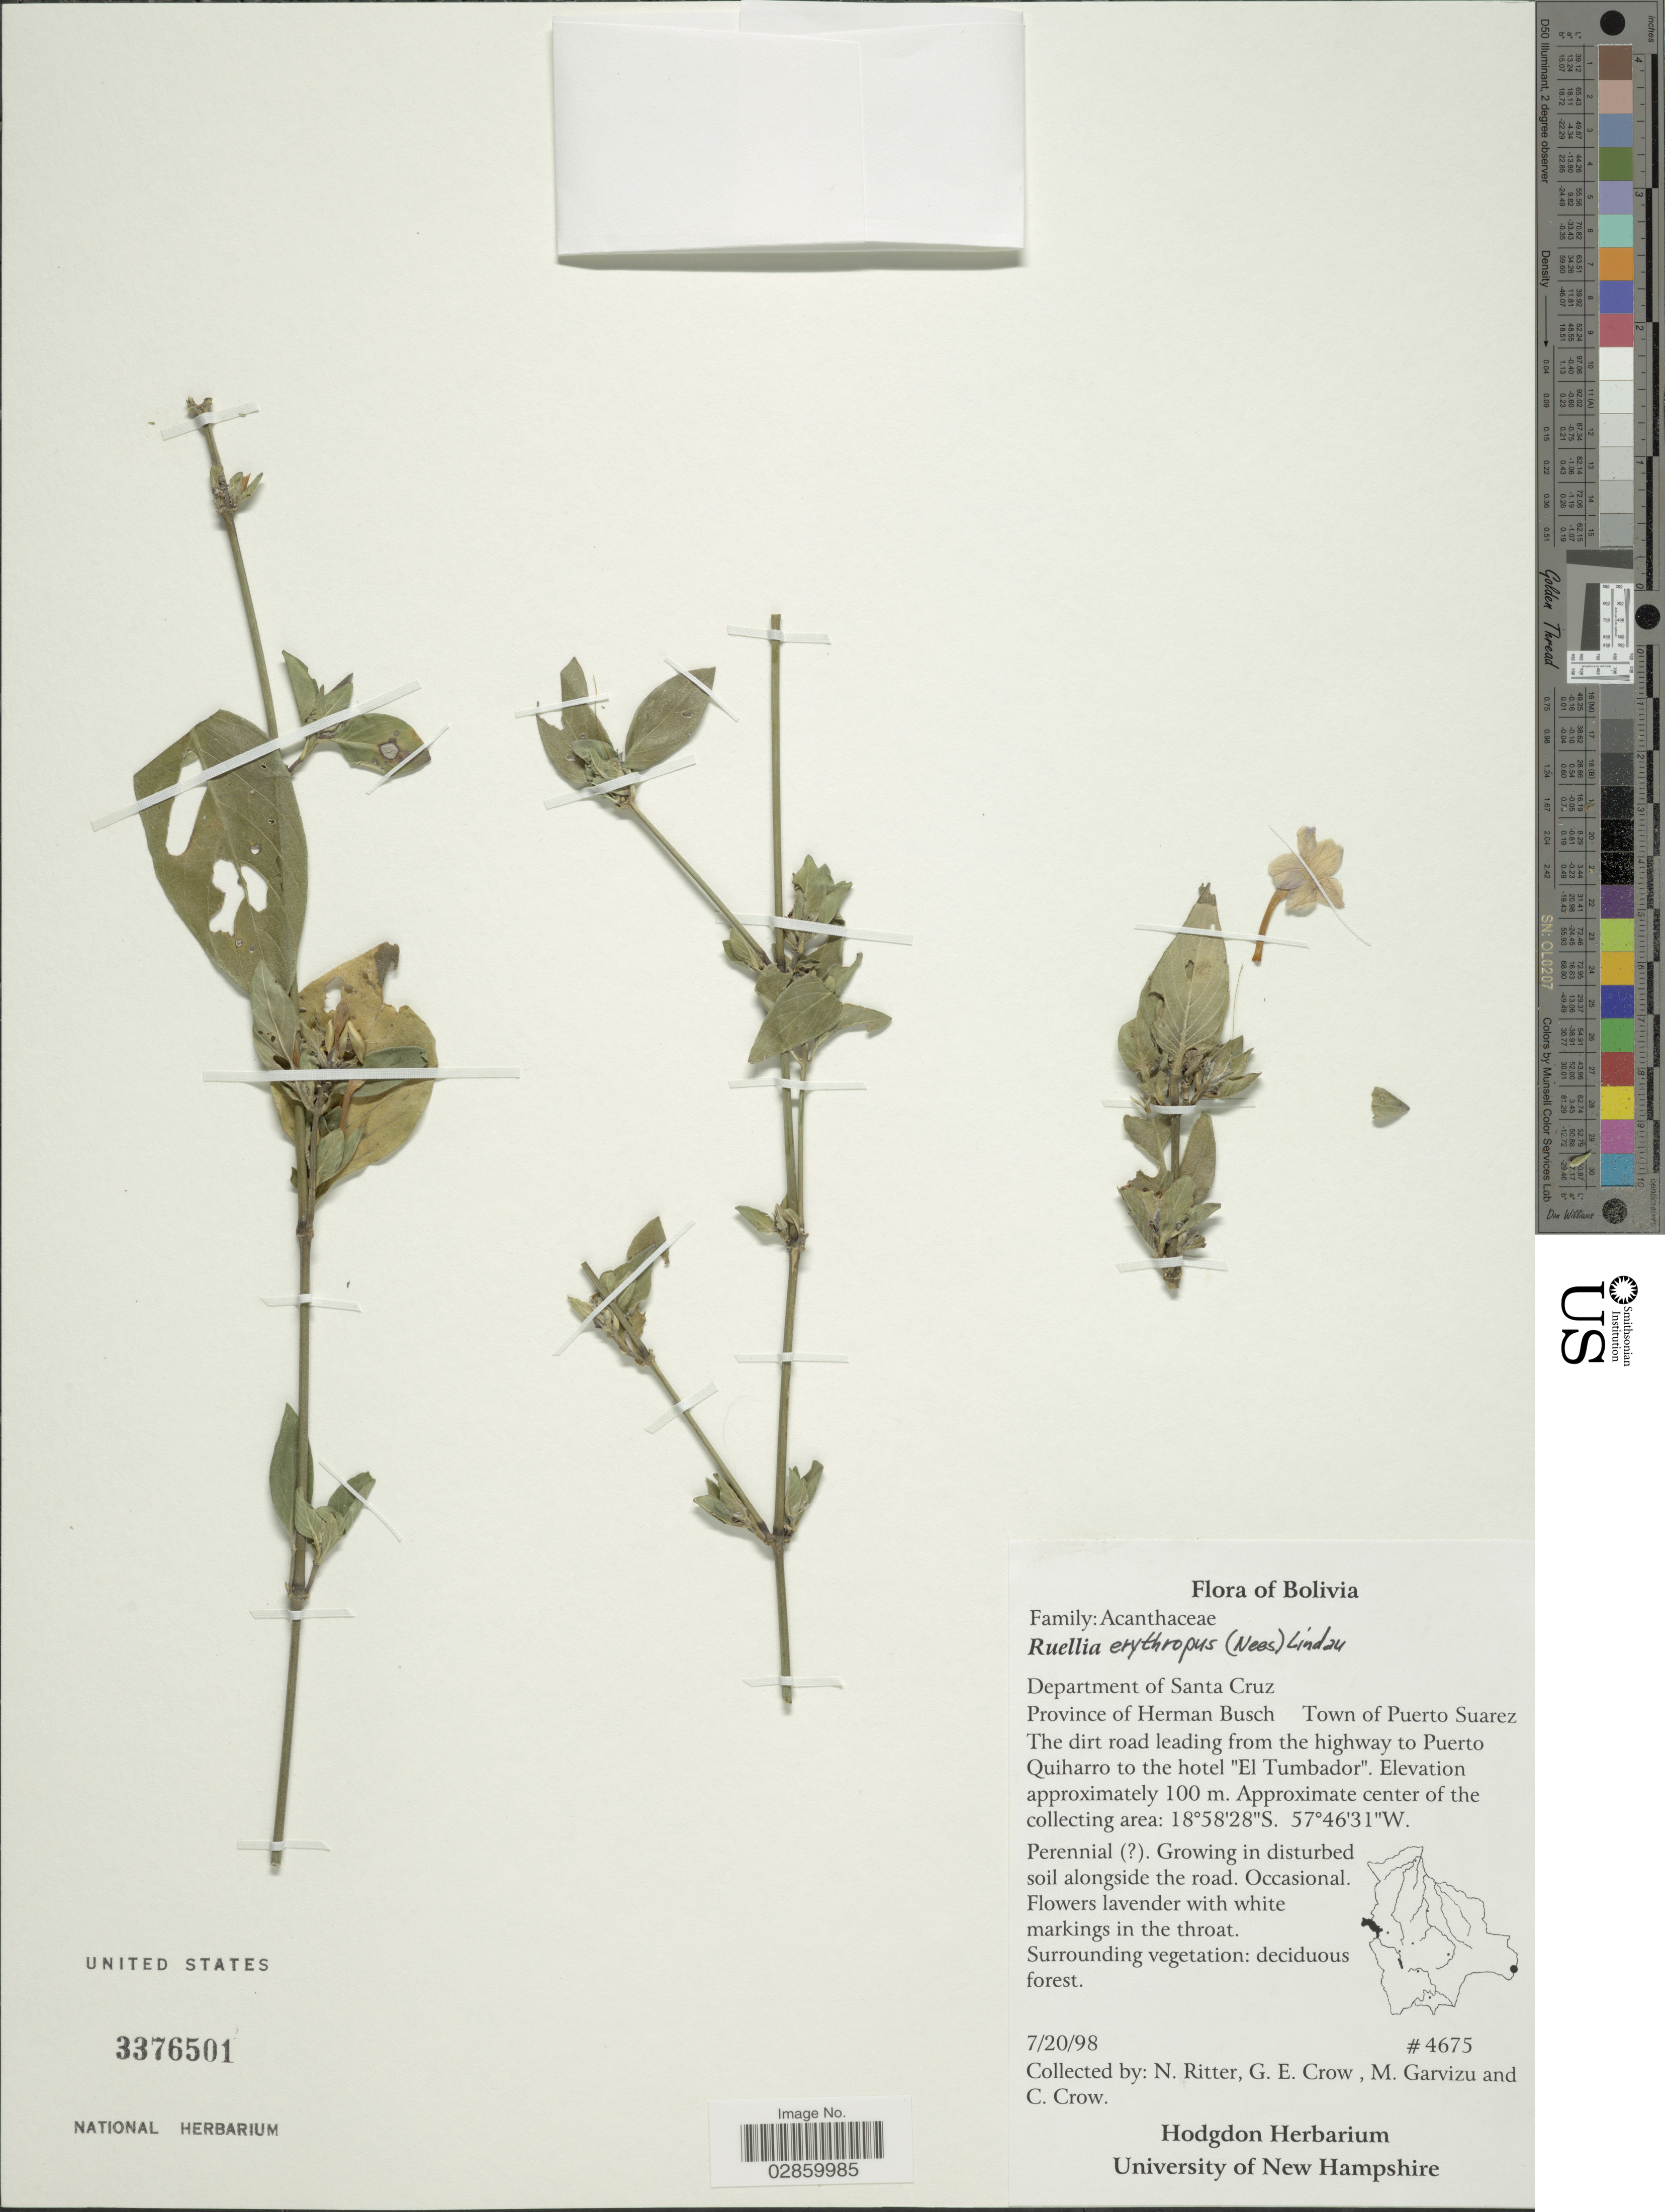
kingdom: Plantae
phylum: Tracheophyta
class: Magnoliopsida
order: Lamiales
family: Acanthaceae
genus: Ruellia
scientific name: Ruellia erythropus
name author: (Nees) Lindau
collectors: N. Ritter, G. Crow, M. Garvizu & C. Crow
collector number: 4675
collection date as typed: Transcribed d/m/y: 20/7/98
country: Bolivia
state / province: Santa Cruz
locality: Department of Santa Cruz, Province of Herman Busch, Town of Puerto Suarez, The dirt road leading from the highway to Puerto Quiharro to the hotel "El Tumbador".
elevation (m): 100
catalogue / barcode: US 3376501